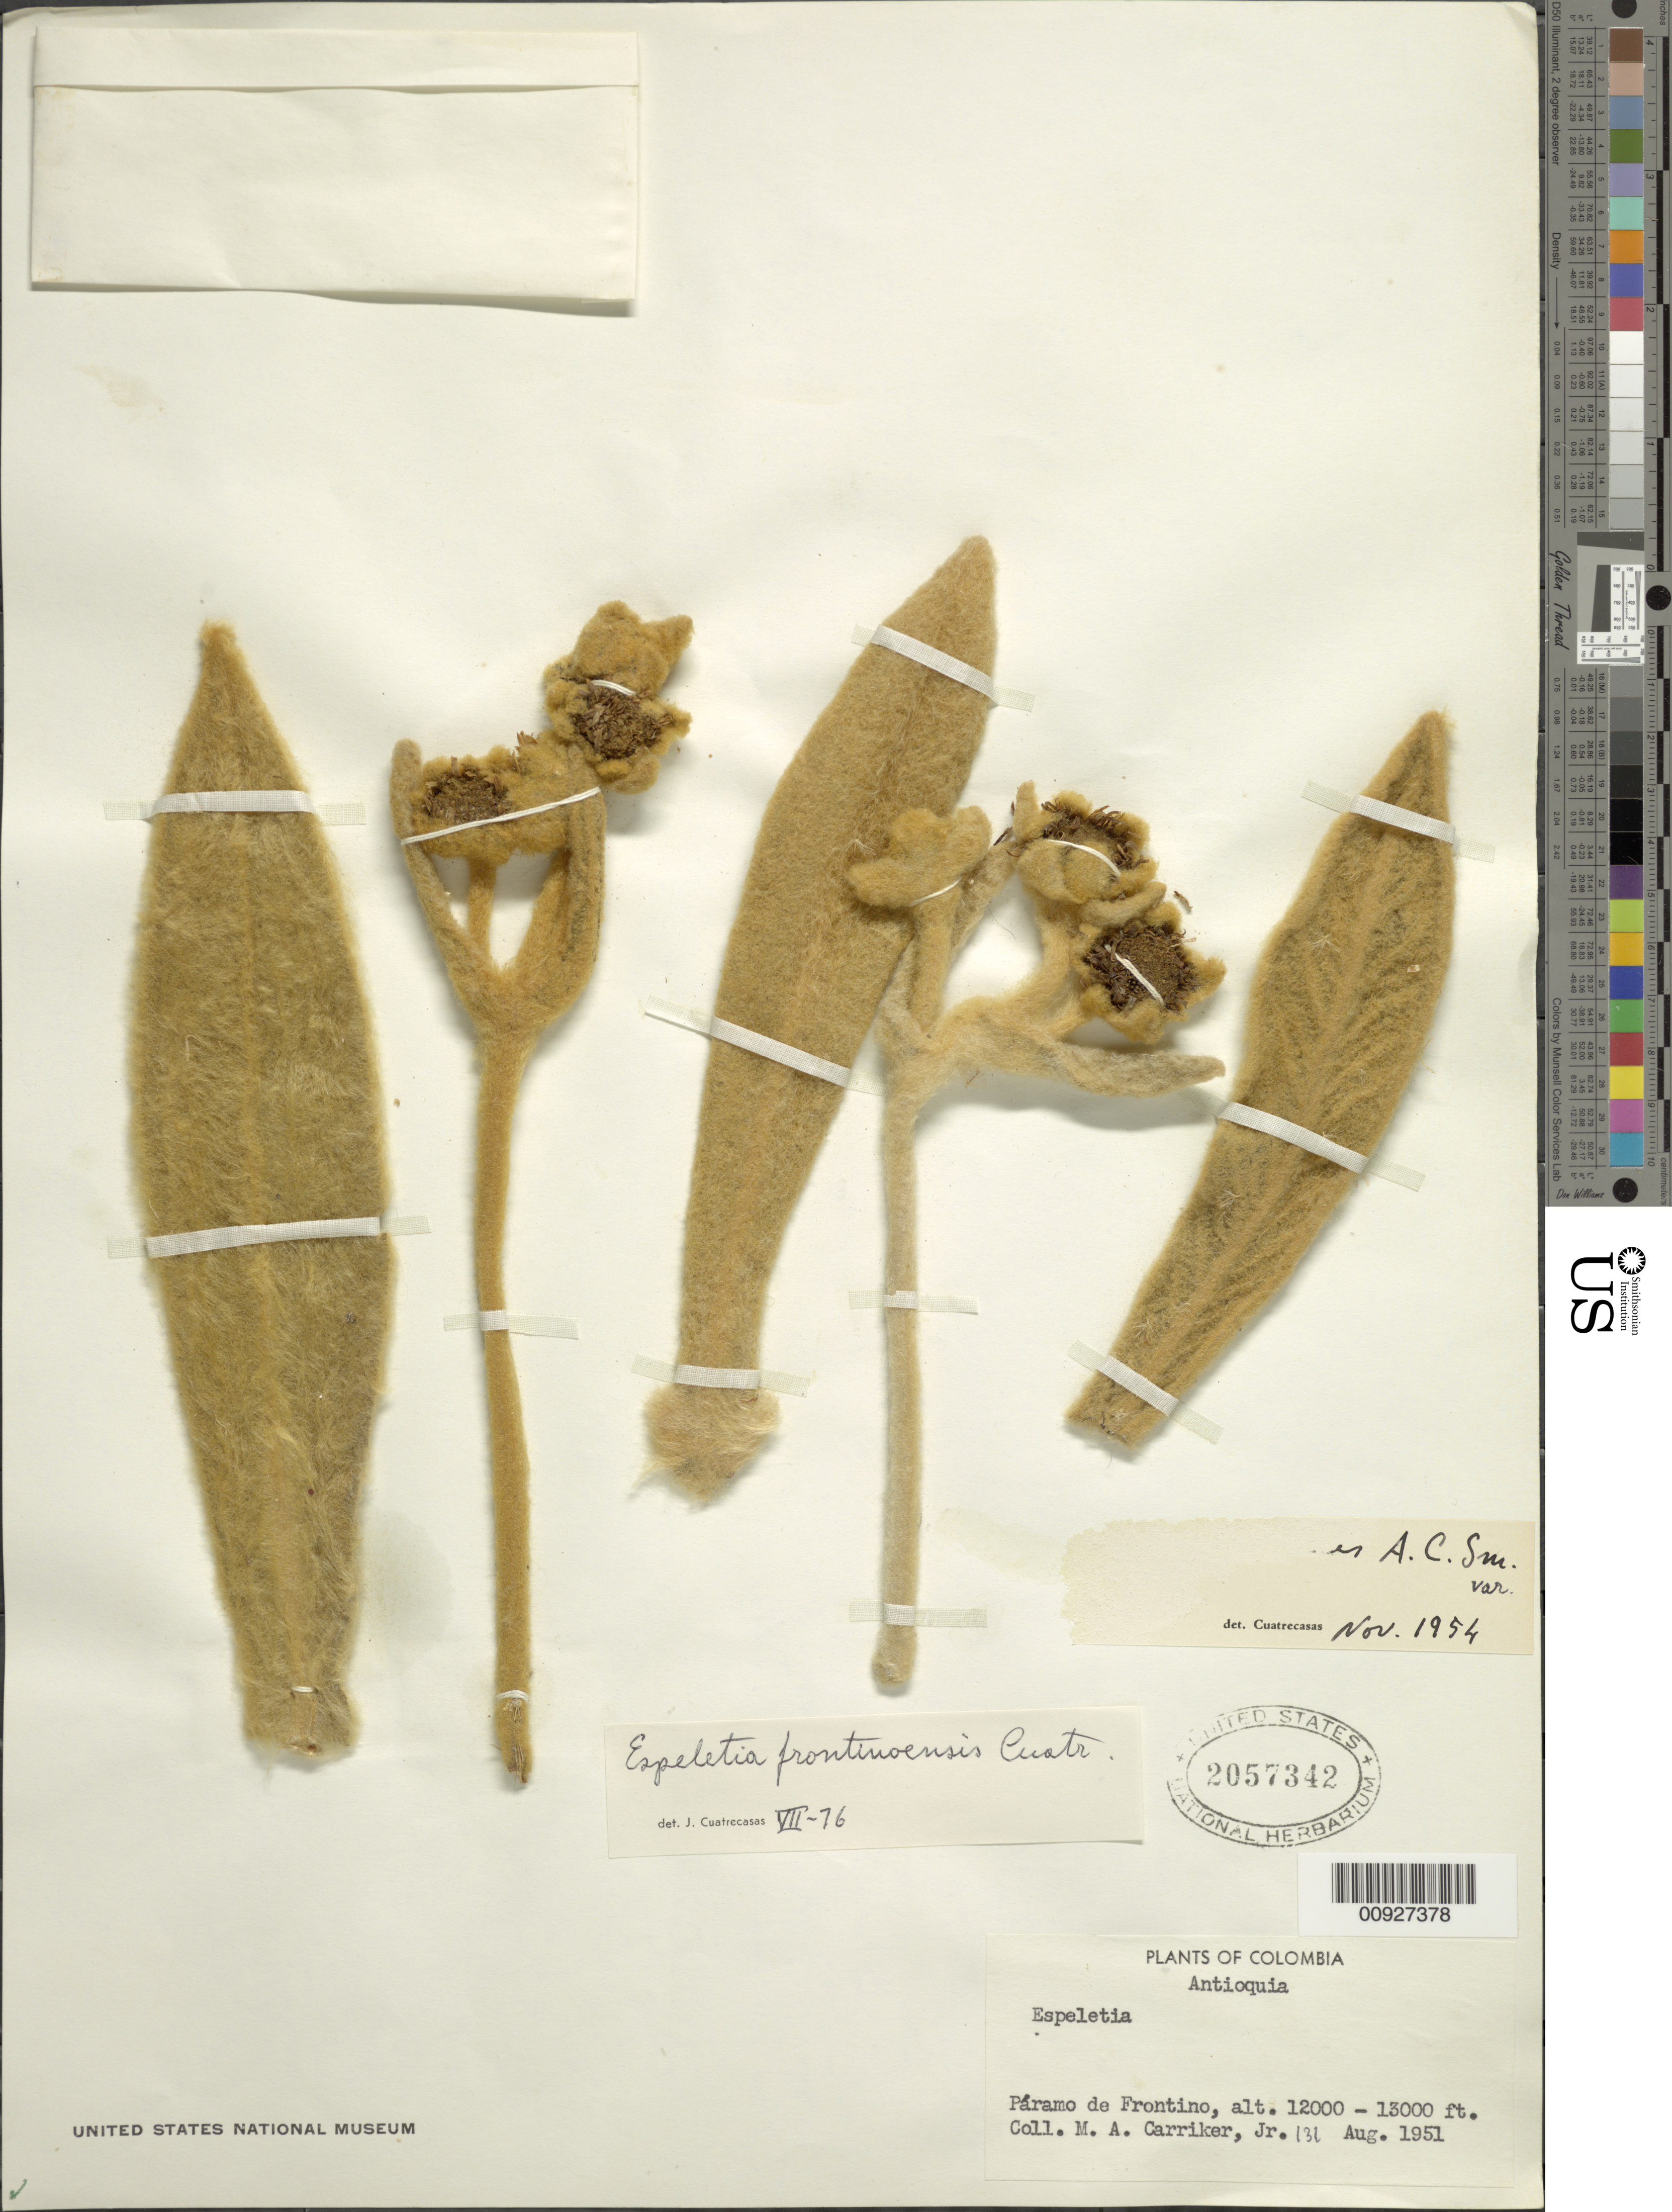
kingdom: Plantae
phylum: Tracheophyta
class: Magnoliopsida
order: Asterales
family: Asteraceae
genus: Espeletia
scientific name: Espeletia frontinoensis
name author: Cuatrec.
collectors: M. A. Carriker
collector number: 131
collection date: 1951-08-01/1957-08-31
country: Colombia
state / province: Antioquia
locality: Páramo de Frontino.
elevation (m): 4000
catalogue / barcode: US 2057342